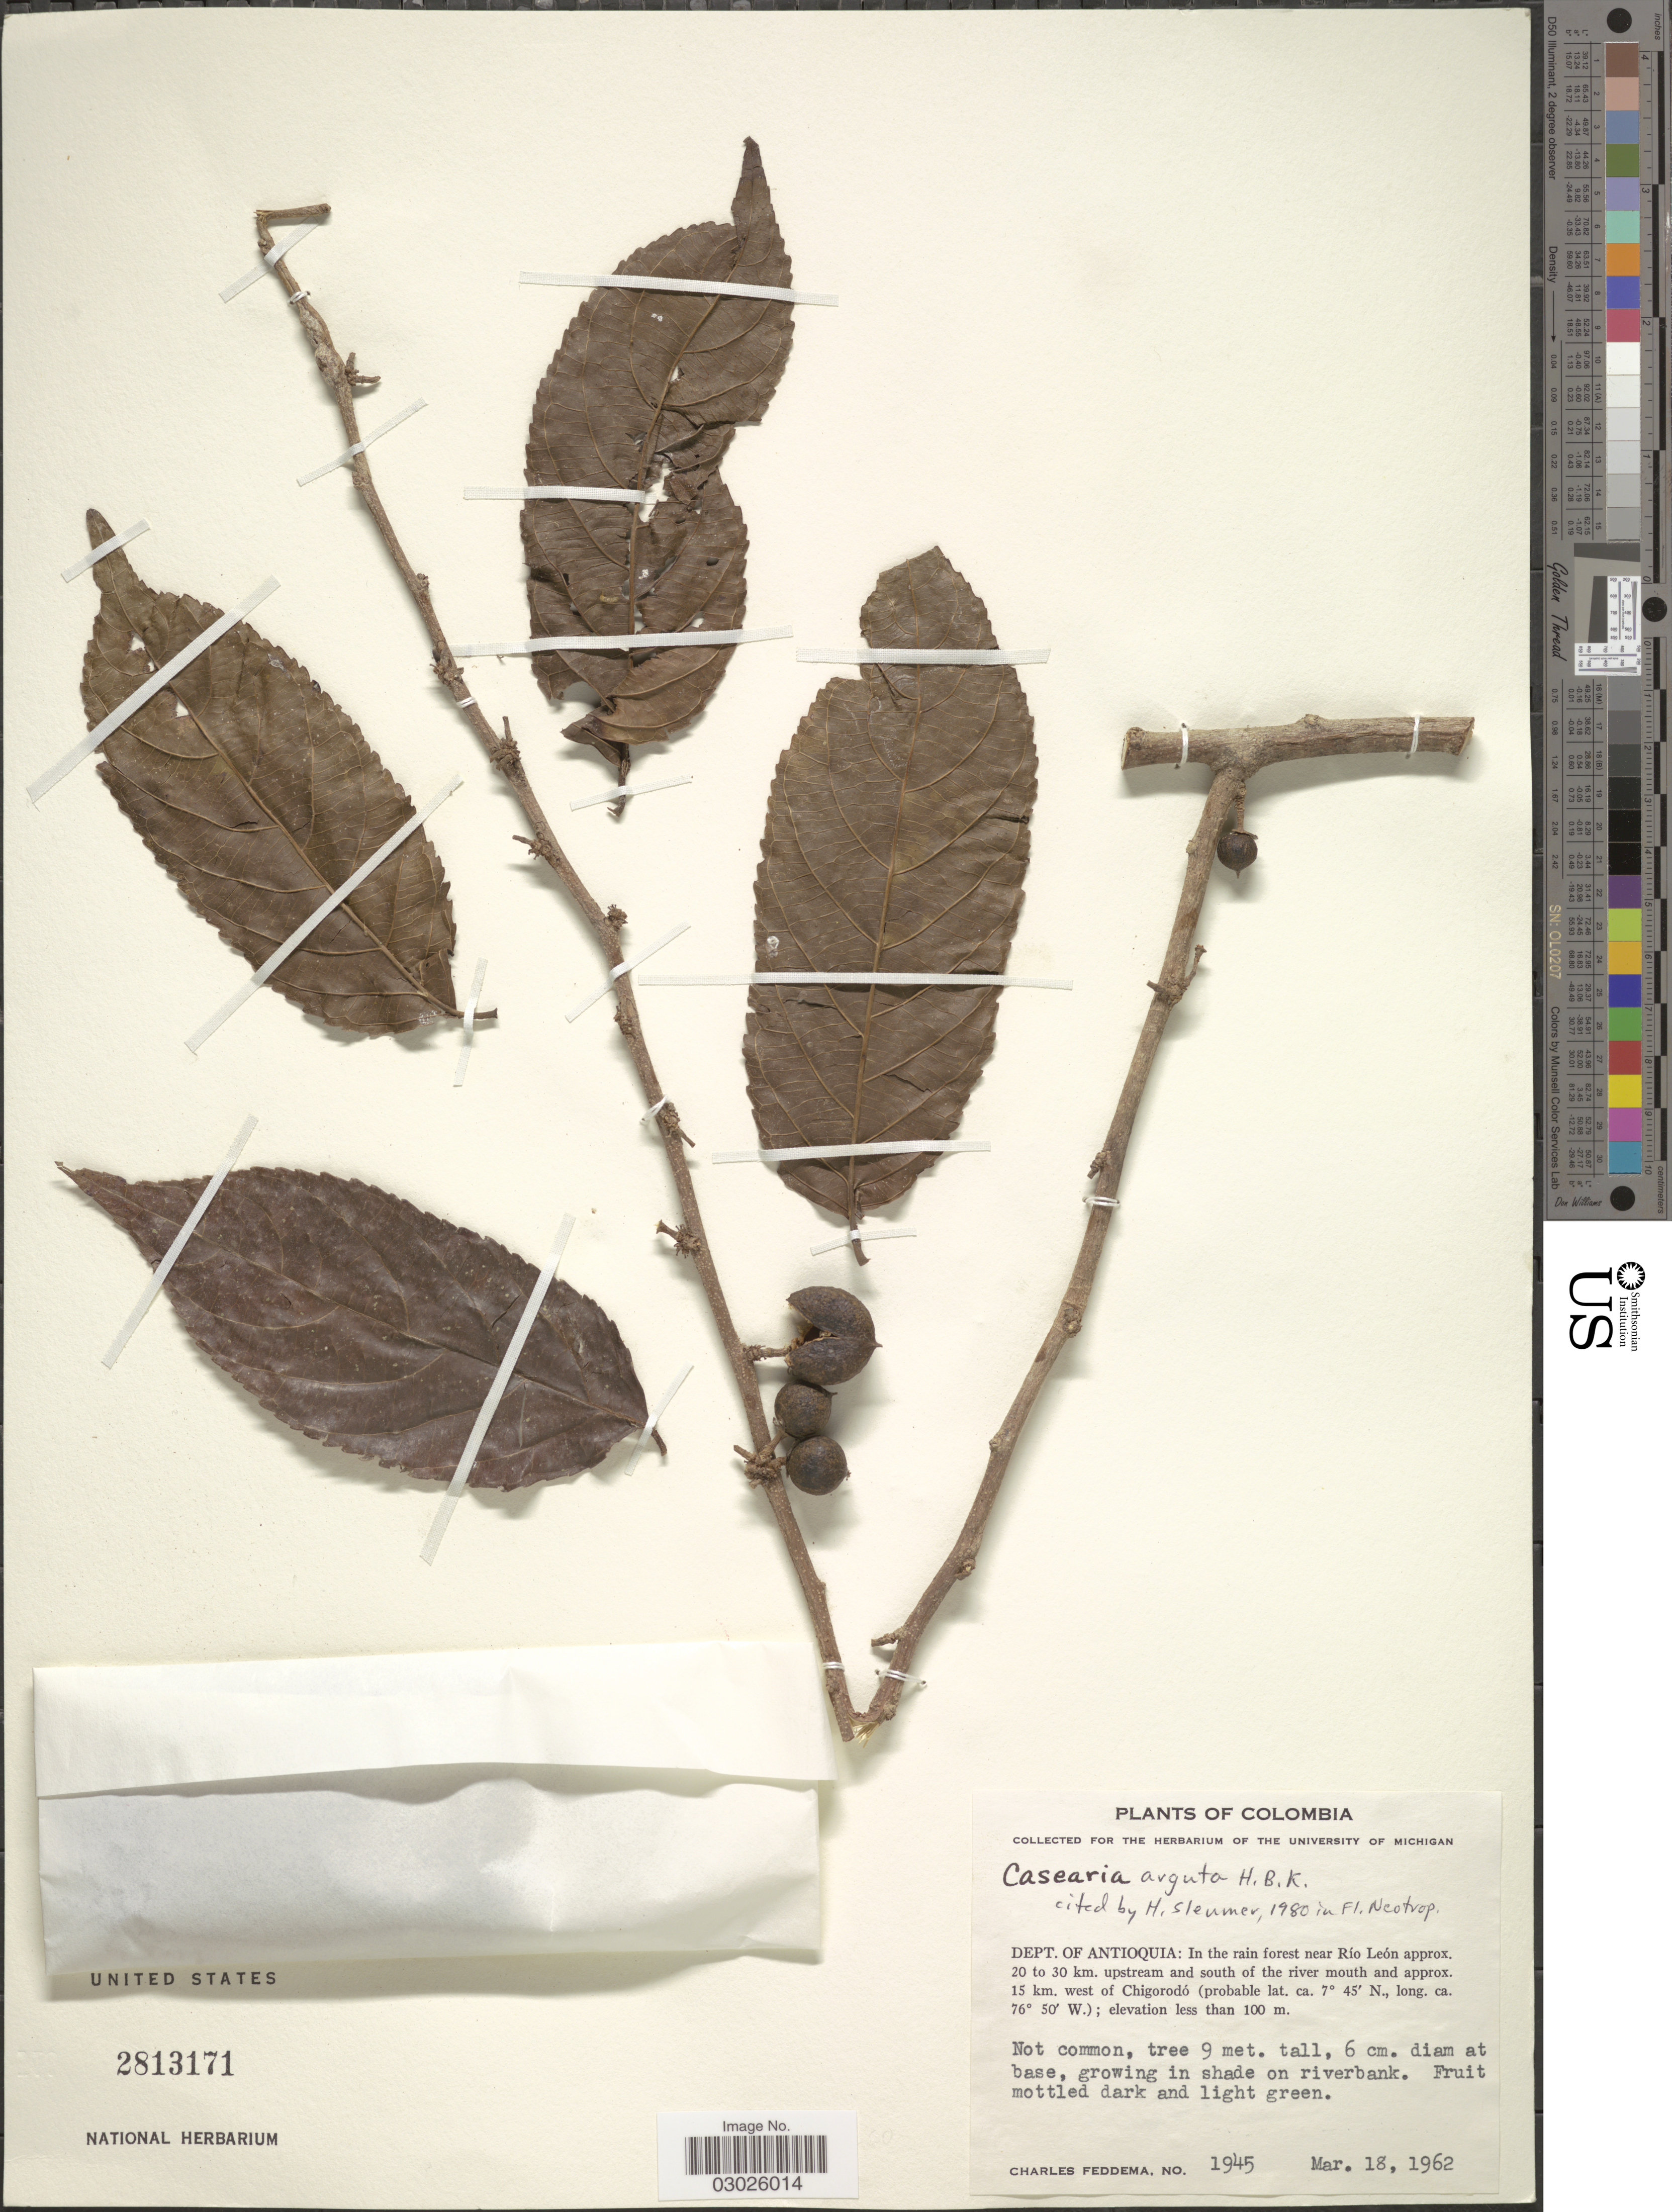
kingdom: Plantae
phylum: Tracheophyta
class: Magnoliopsida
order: Malpighiales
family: Salicaceae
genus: Casearia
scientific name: Casearia arguta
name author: Kunth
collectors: C. Feddema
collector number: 1945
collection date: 1962-03-18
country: Colombia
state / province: Antioquia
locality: Dept. of Antioquia: In the rain forest near Río León approx. 20 to 30 km. upstream and south of the river mouth and approx. 15 km. west of Chigorodó.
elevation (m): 100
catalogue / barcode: US 2813171